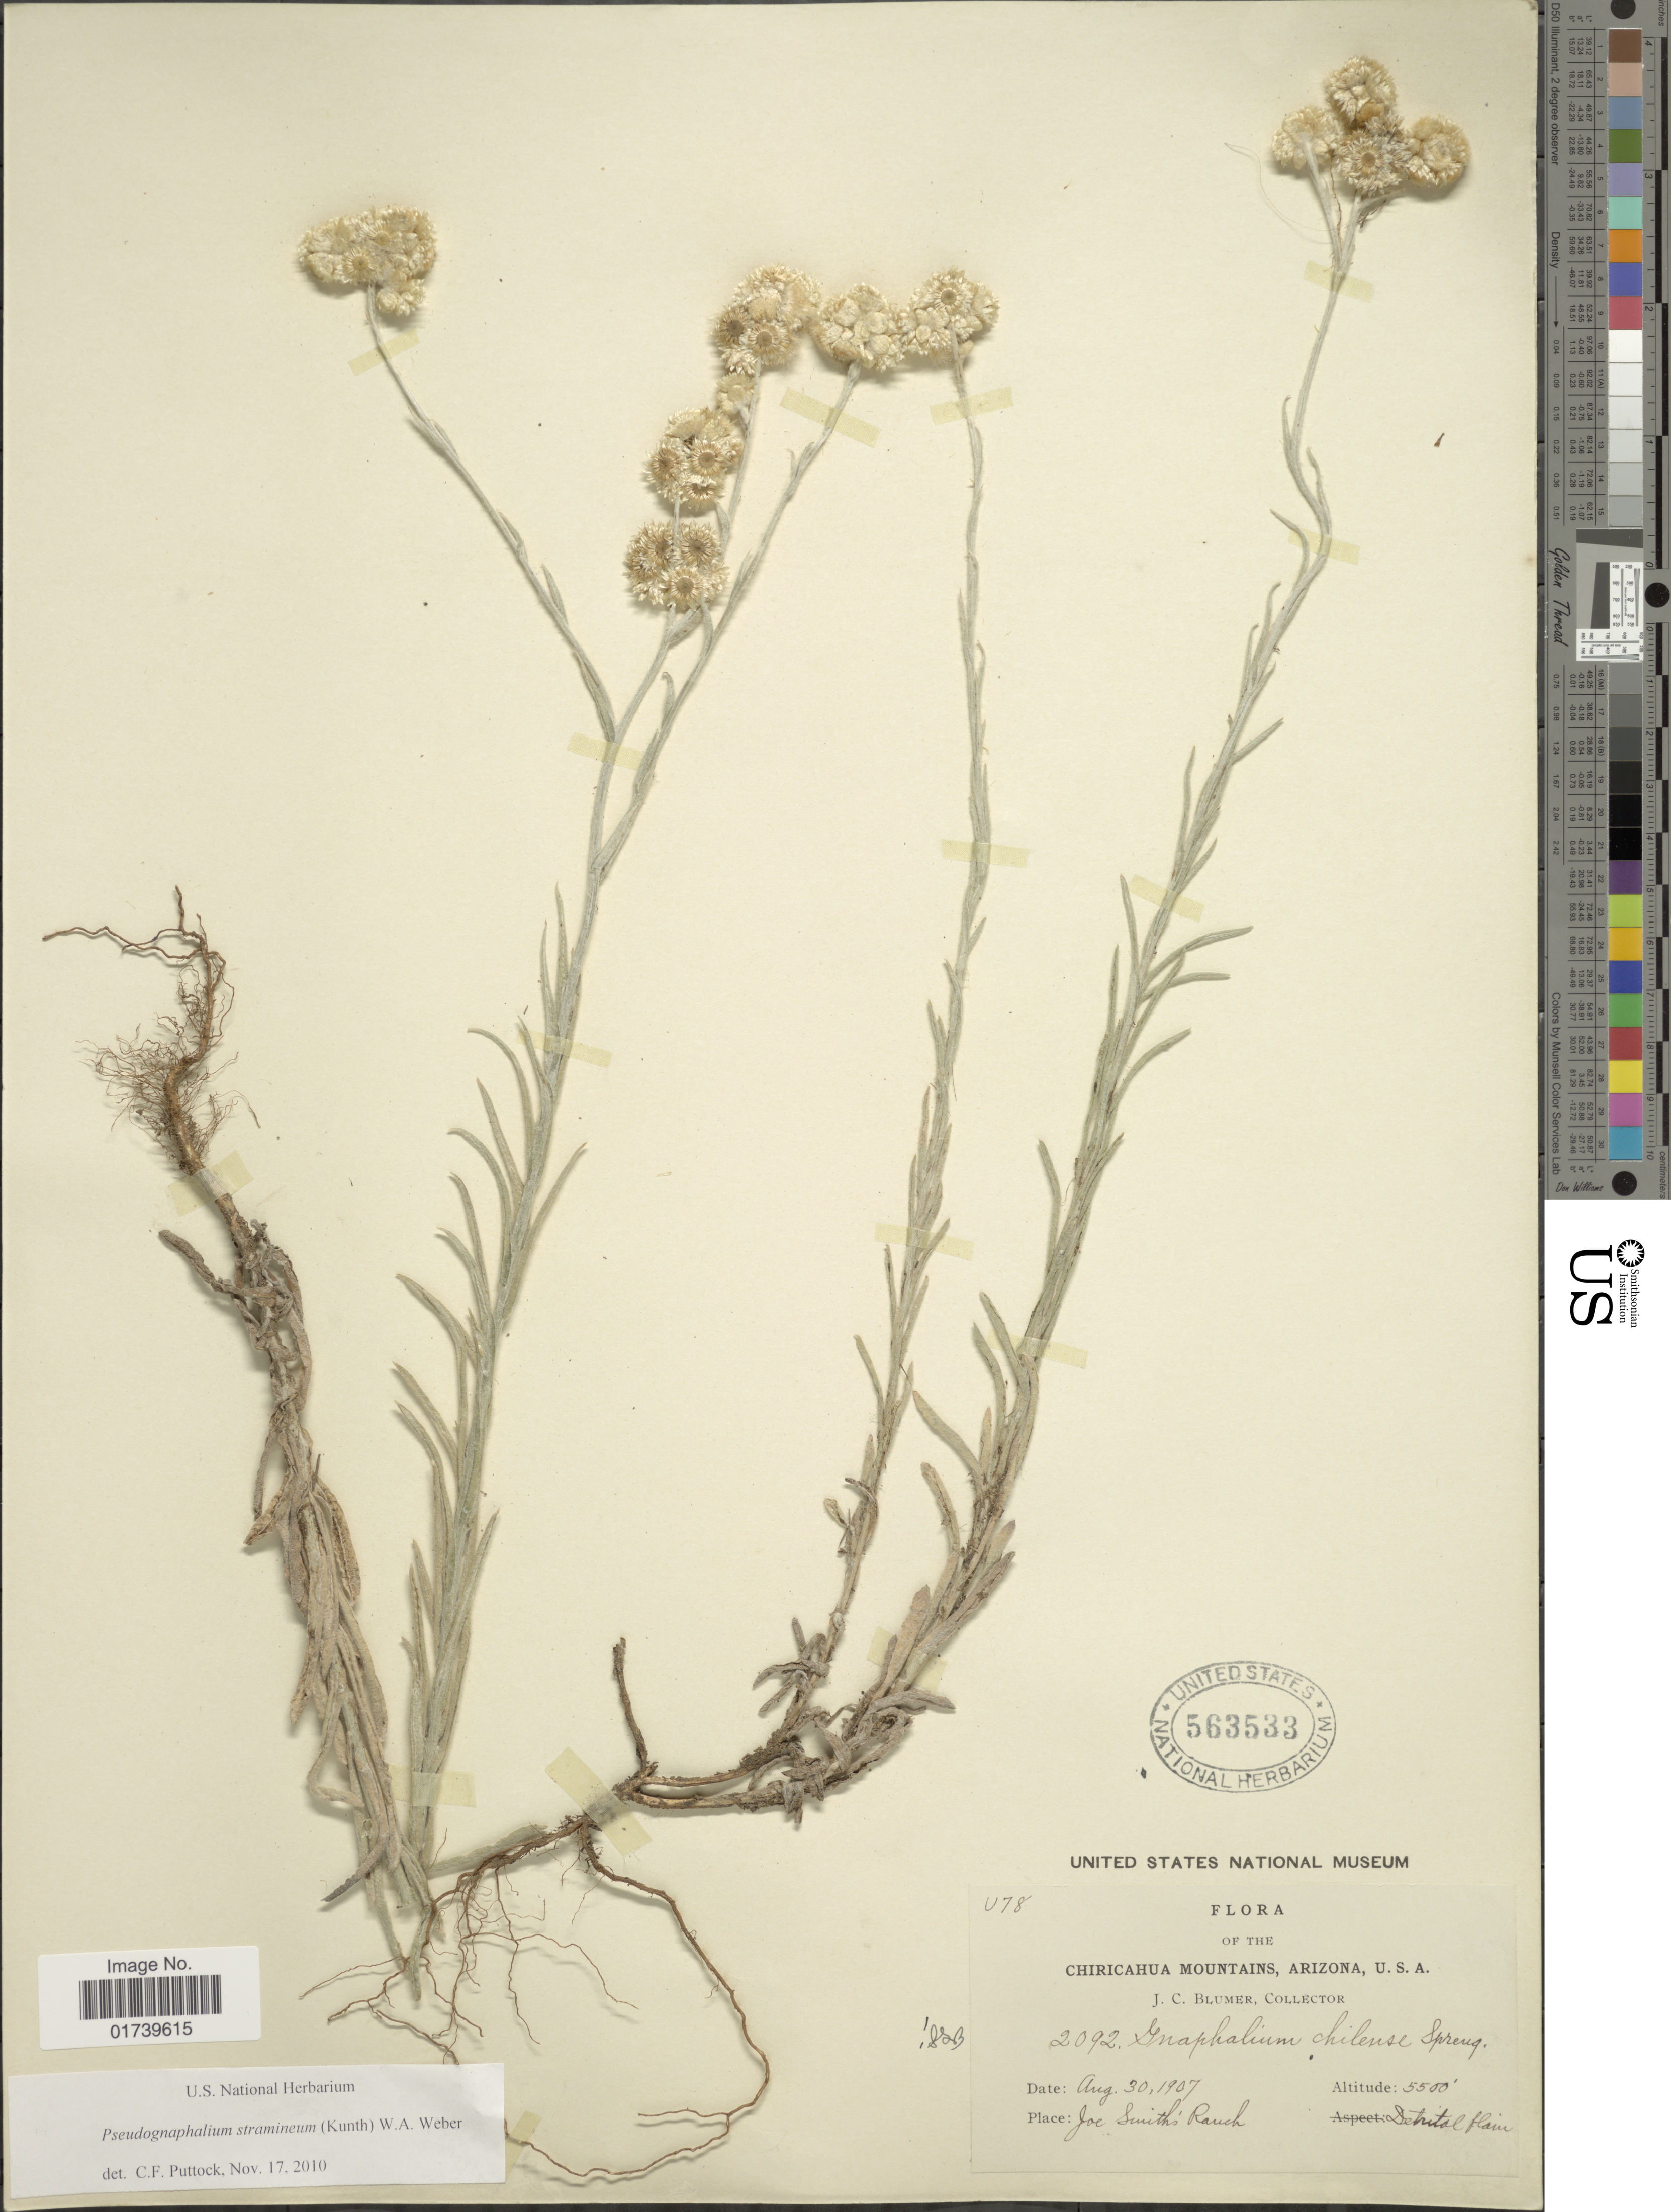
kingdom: Plantae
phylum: Tracheophyta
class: Magnoliopsida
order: Asterales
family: Asteraceae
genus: Pseudognaphalium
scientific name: Pseudognaphalium stramineum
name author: (Kunth) Anderb.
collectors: J. C. Blumer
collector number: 2092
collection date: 1907-08-30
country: United States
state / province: Arizona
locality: Chiricahua Mountains, Joe Smiths Ranch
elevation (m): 1676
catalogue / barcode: US 563533